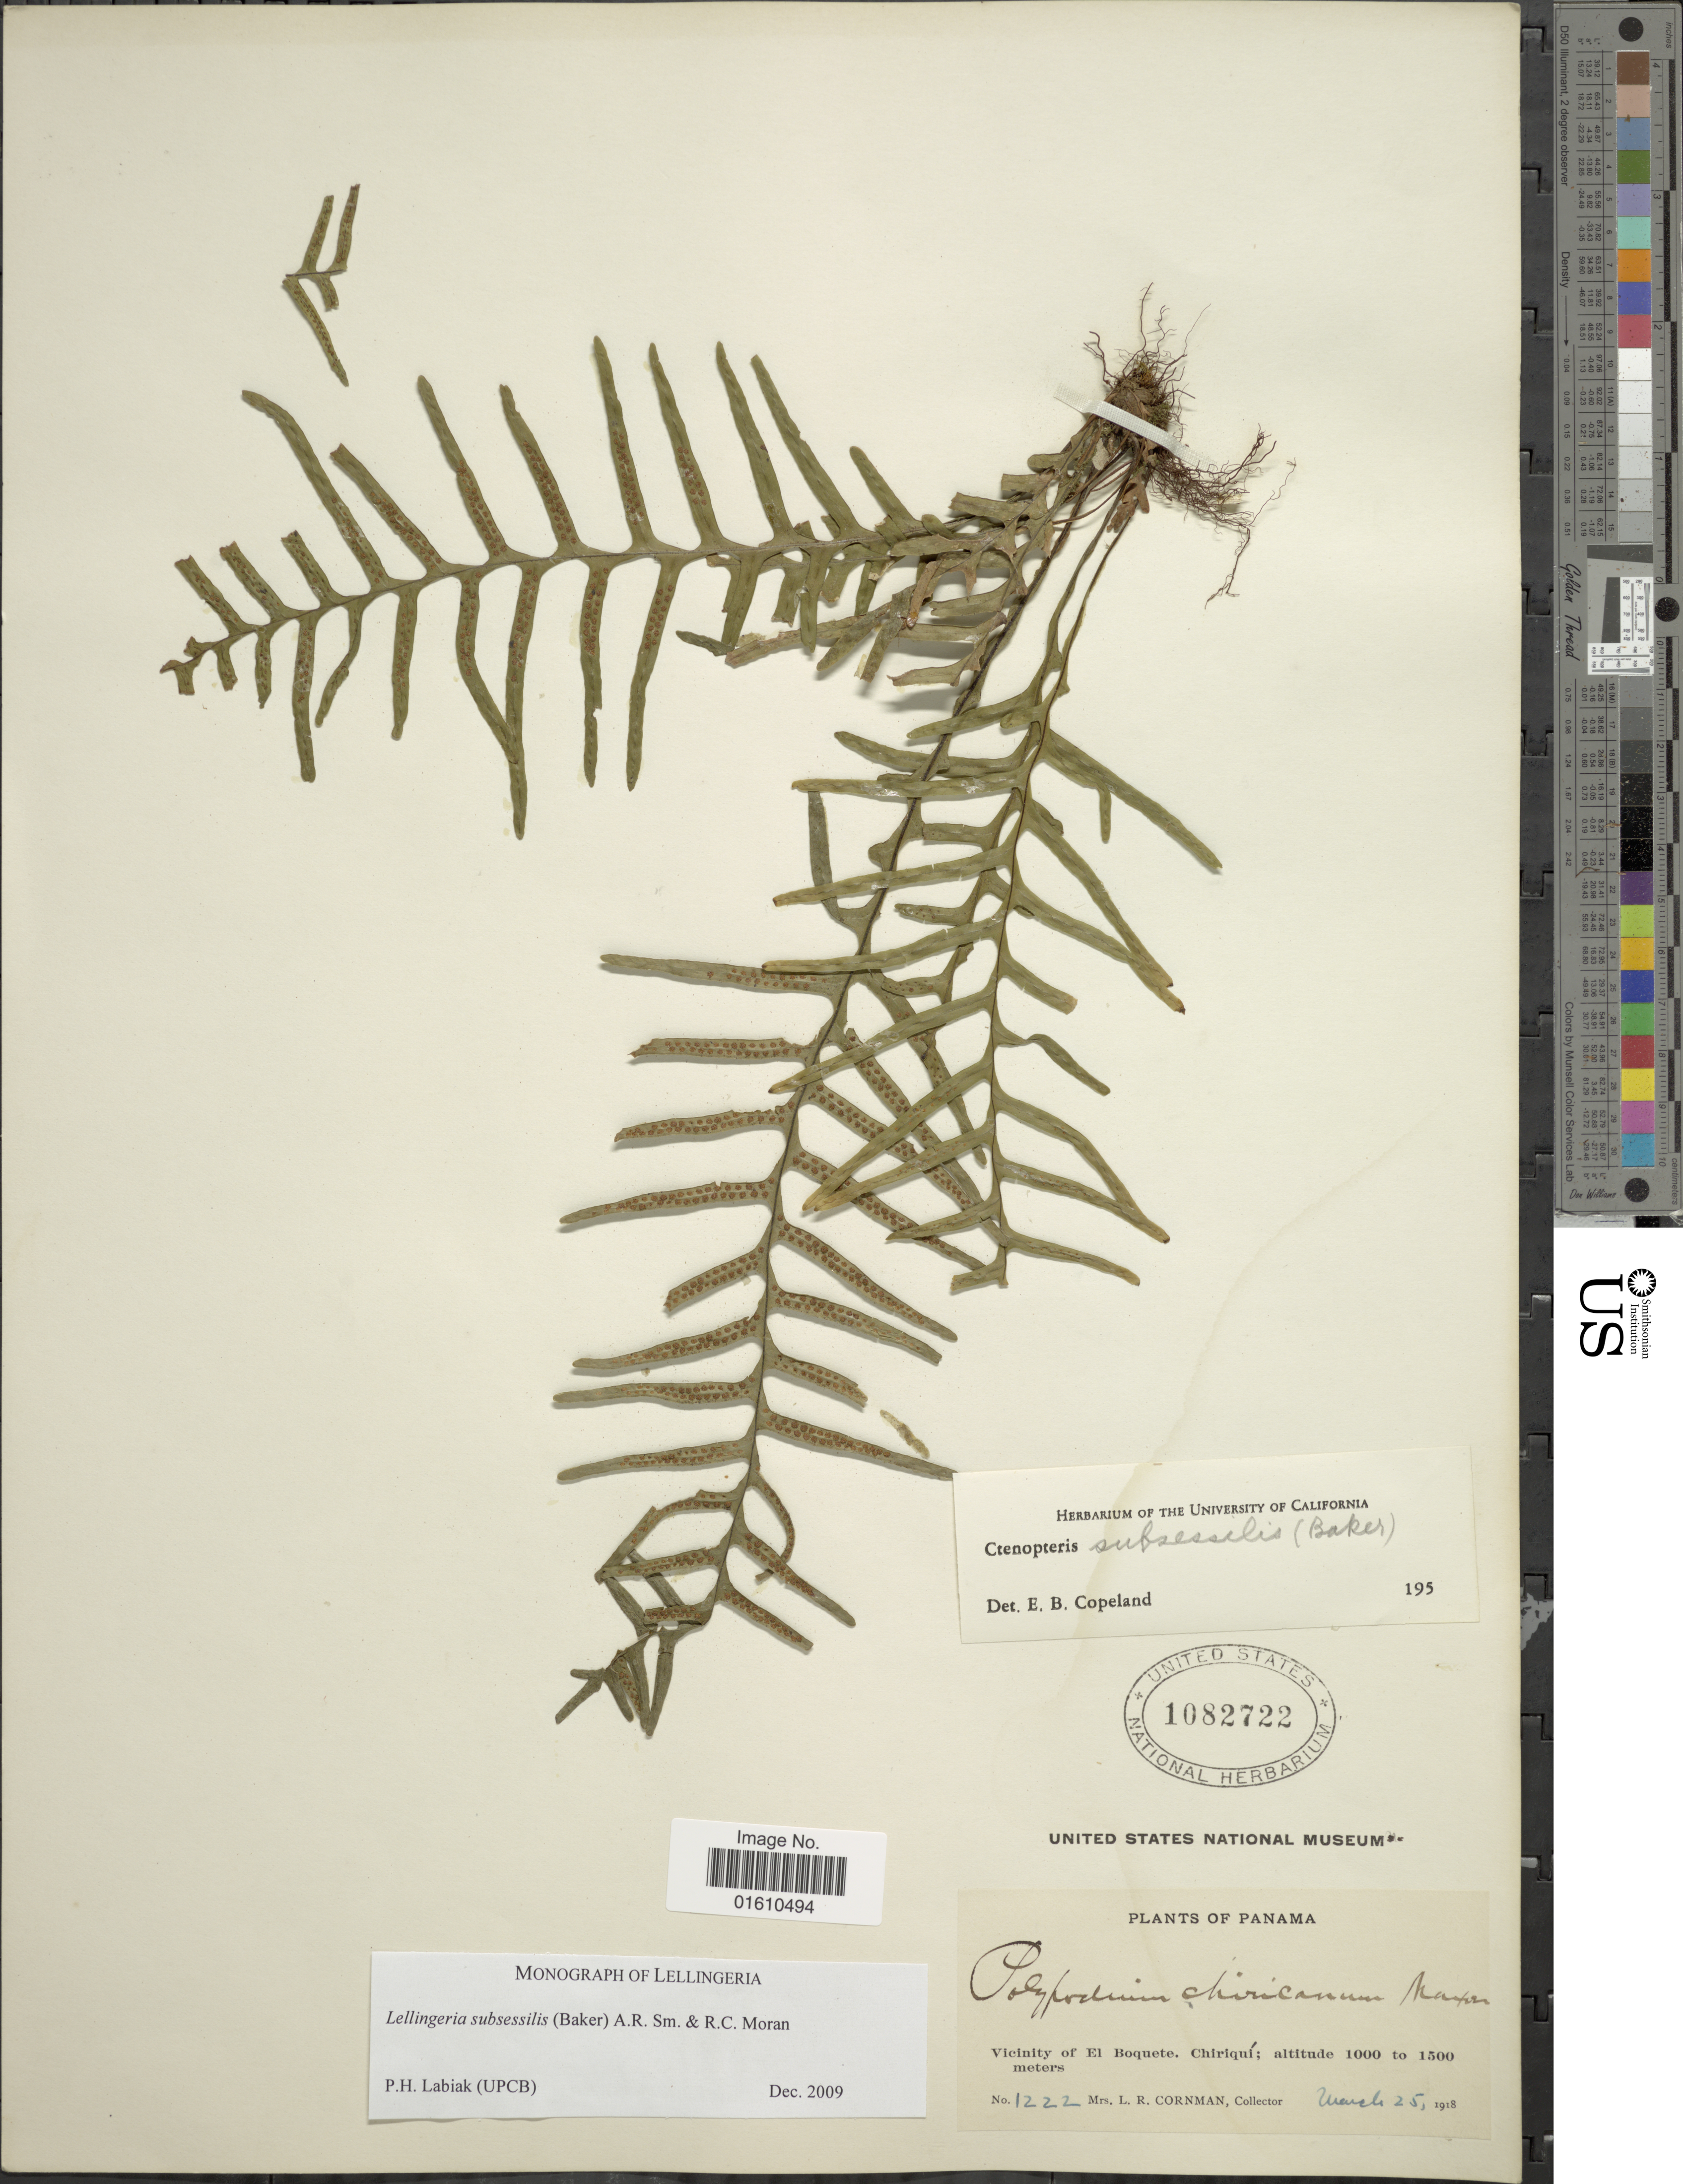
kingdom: Plantae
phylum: Tracheophyta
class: Polypodiopsida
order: Polypodiales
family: Polypodiaceae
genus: Lellingeria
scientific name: Lellingeria subsessilis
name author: (Baker) A.R. Sm. & R.C. Moran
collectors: L. Cornman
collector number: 1222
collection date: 1918-03-26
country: Panama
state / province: Chiriqui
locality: Vicinity of El Boquete, Chiriqui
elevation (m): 1000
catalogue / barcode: US 1082722